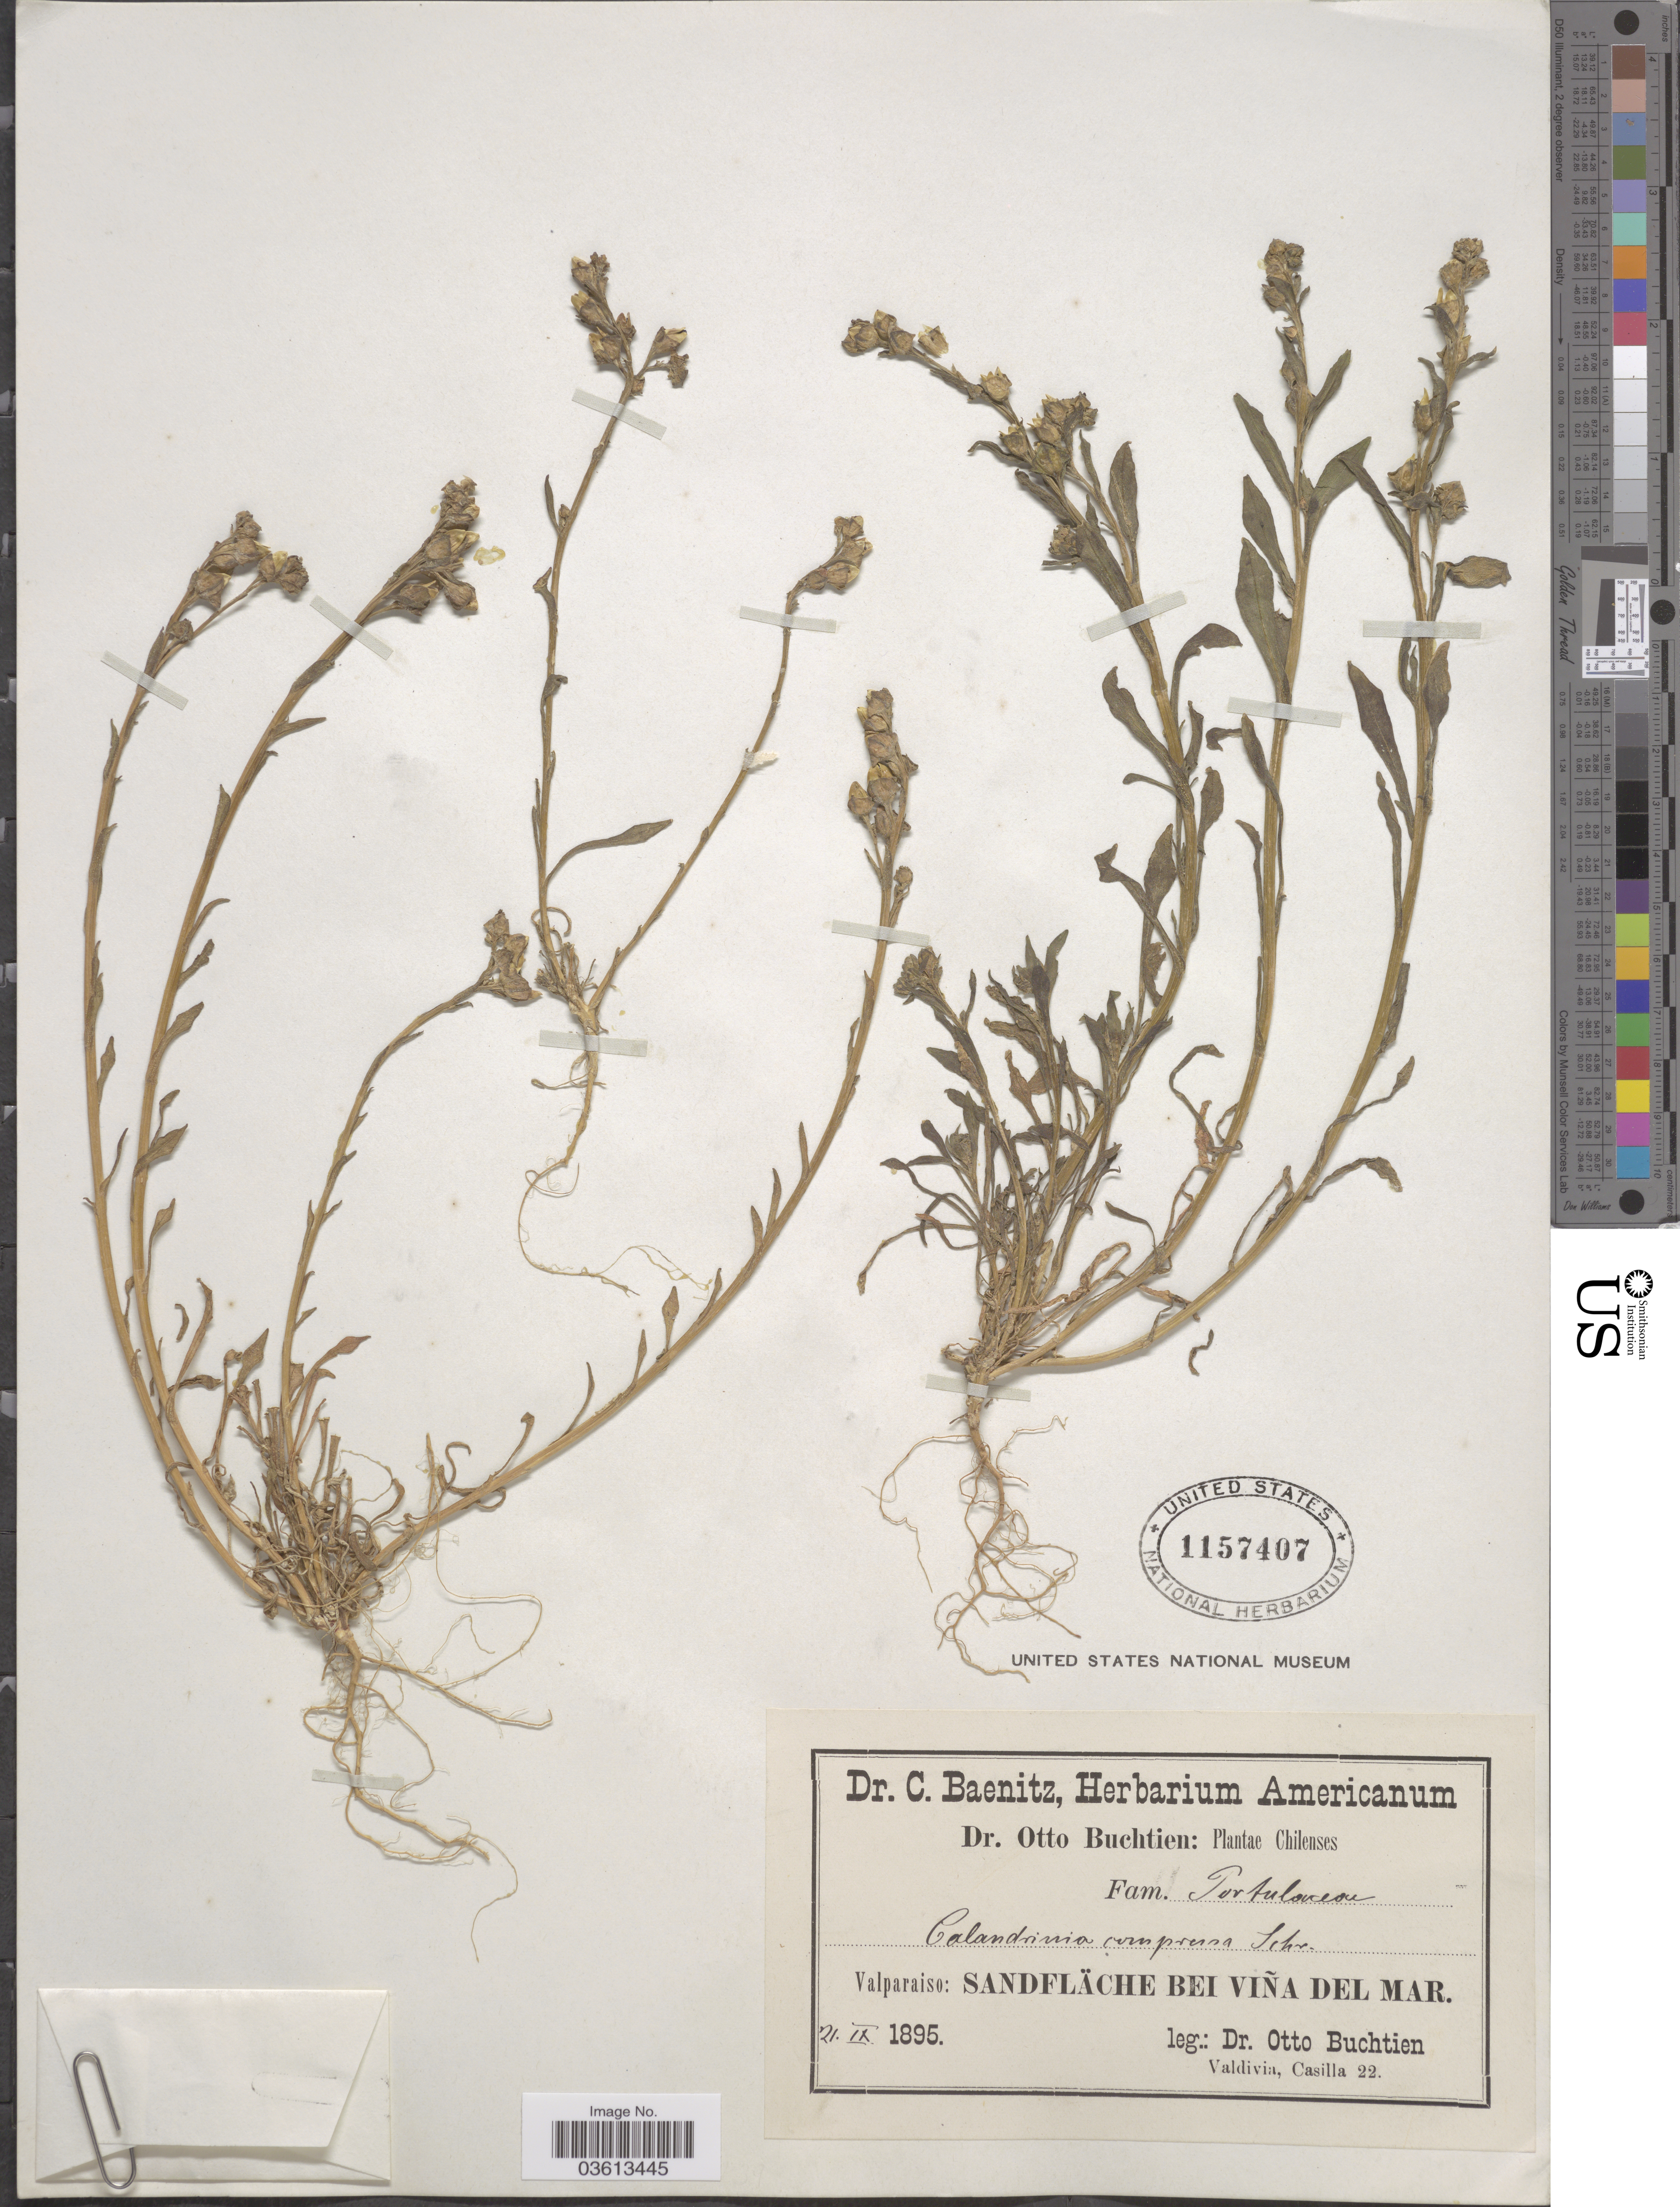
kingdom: Plantae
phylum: Tracheophyta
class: Magnoliopsida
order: Caryophyllales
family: Montiaceae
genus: Calandrinia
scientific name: Calandrinia ciliata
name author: (Ruiz & Pav.) DC.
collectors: O. Buchtien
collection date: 1895-09-21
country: Chile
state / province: Valparaíso (V)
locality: Valparaiso: Sandfläche bei Viña del Mar.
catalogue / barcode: US 1157407